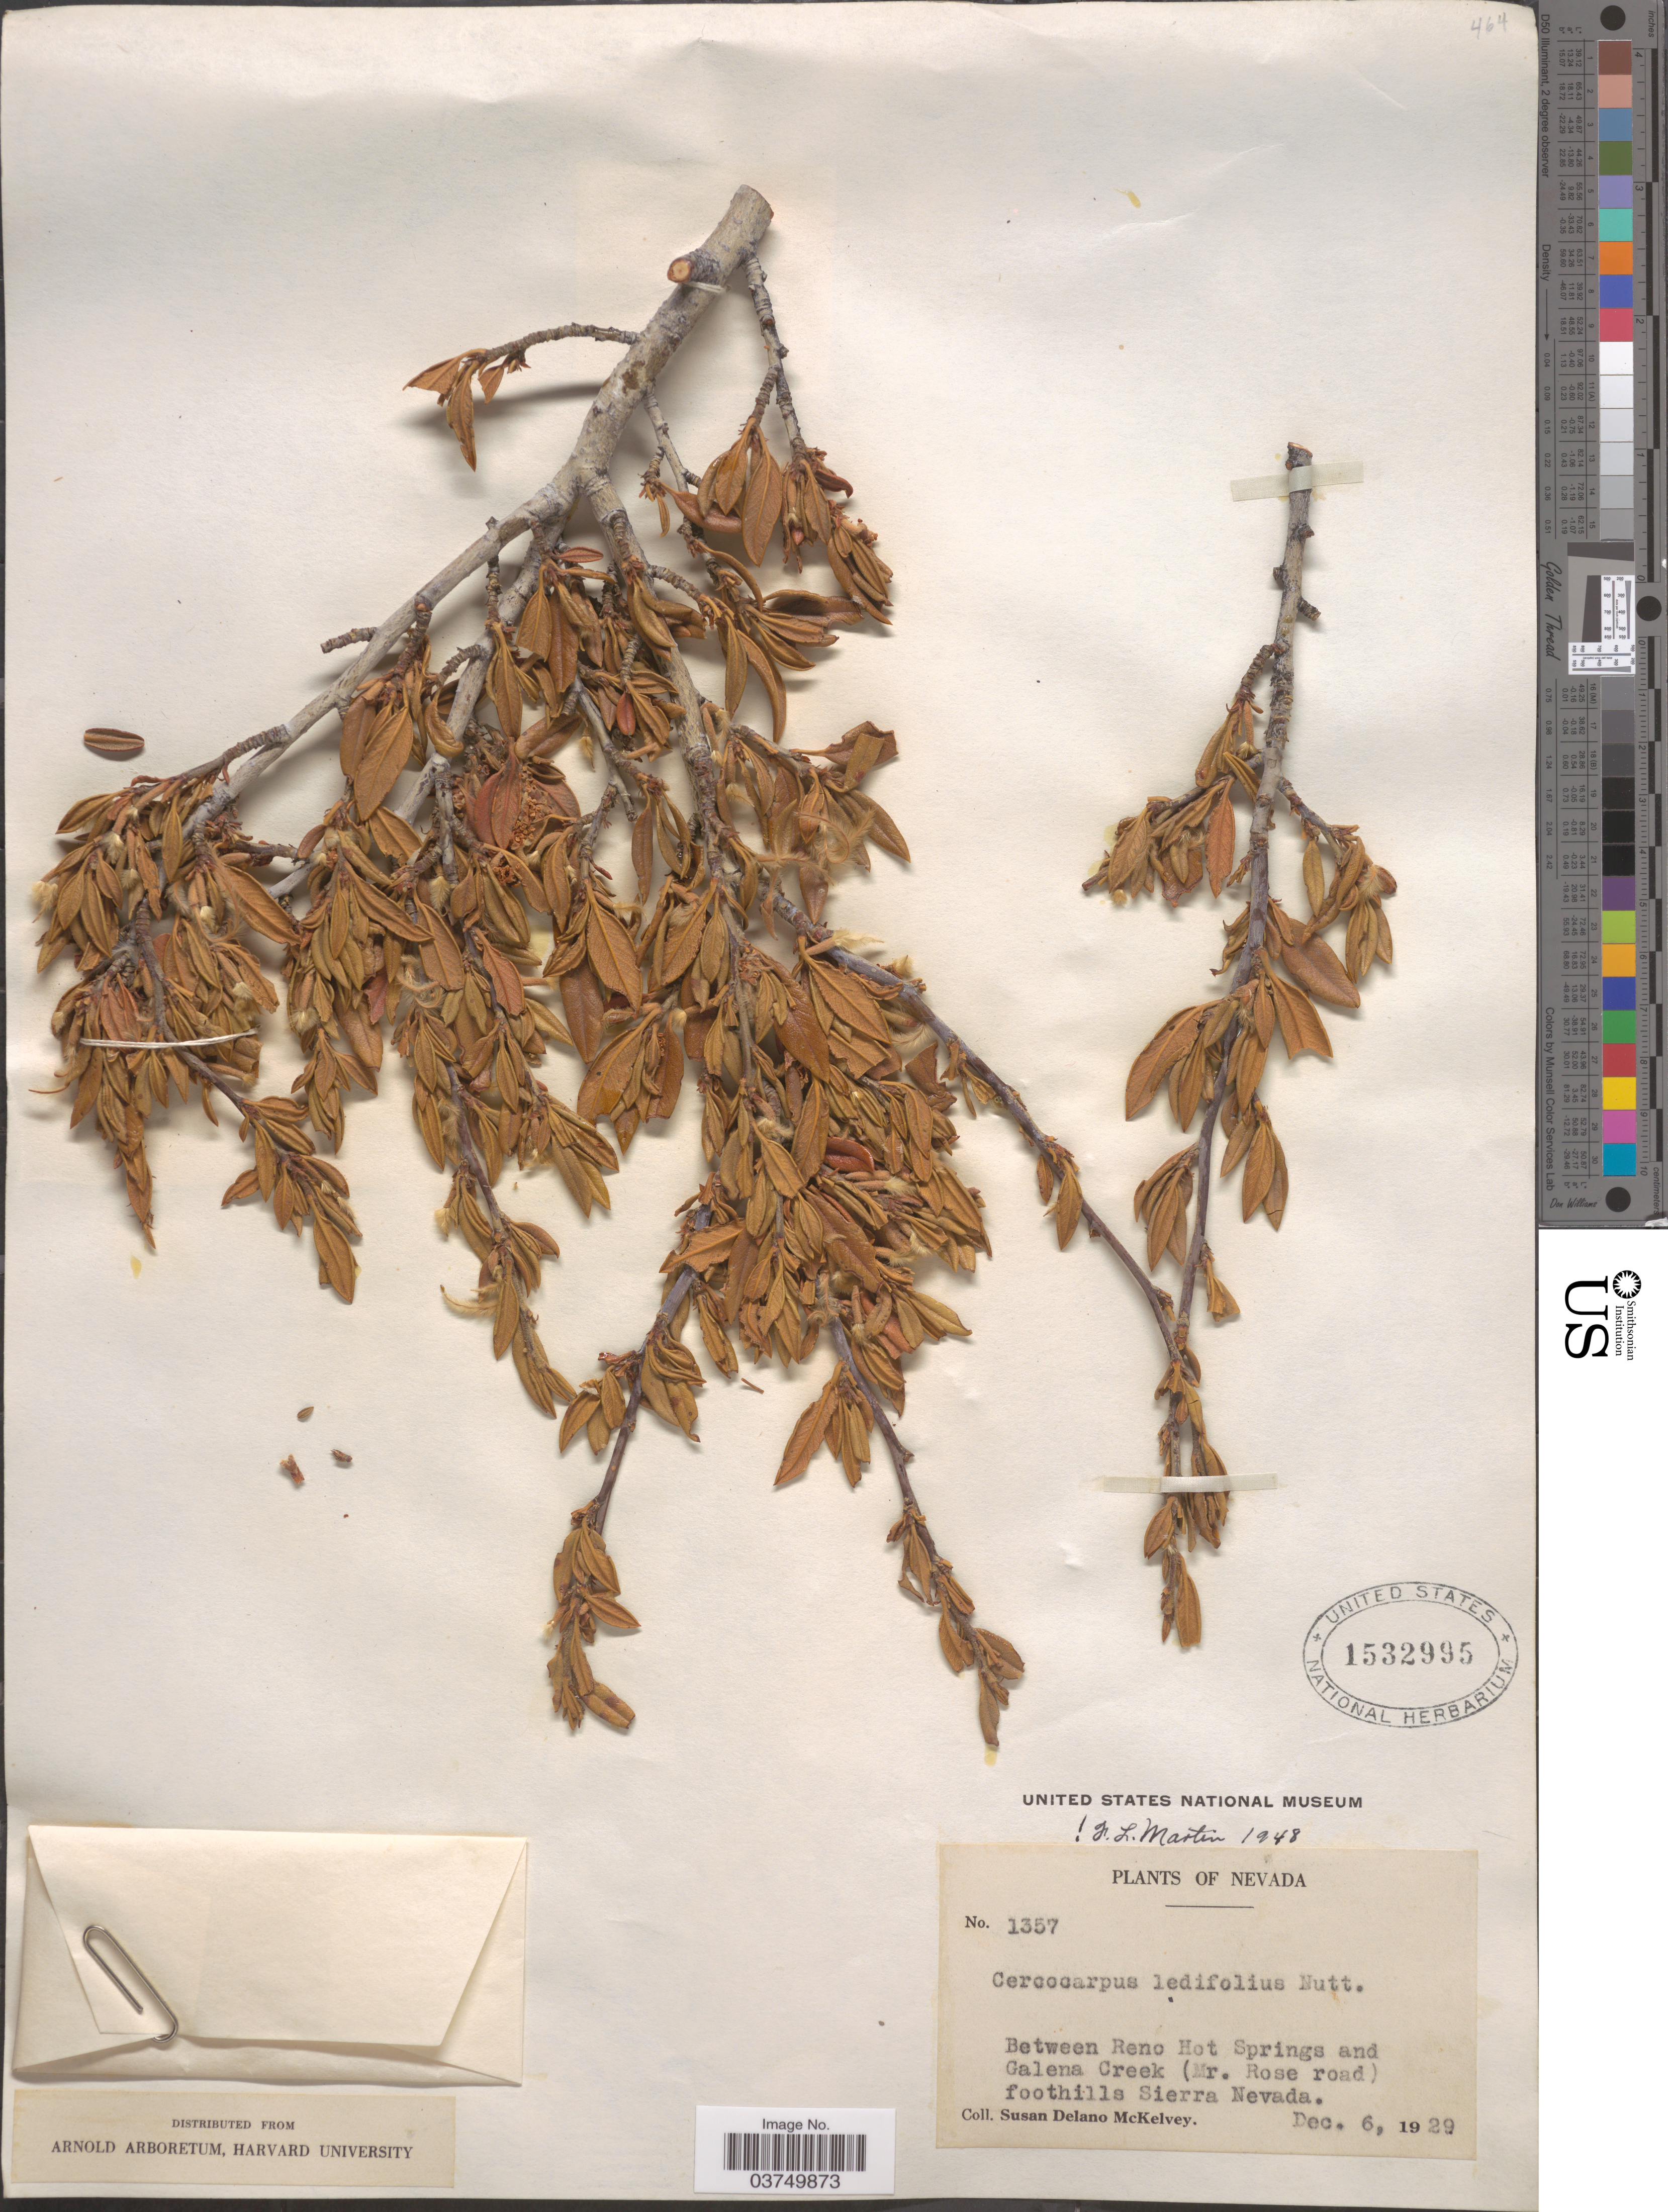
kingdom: Plantae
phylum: Tracheophyta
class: Magnoliopsida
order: Rosales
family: Rosaceae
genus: Cercocarpus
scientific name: Cercocarpus ledifolius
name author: Nutt.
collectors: S. A. McKelvey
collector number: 1357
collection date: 1929-12-06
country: United States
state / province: Nevada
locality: Between Reno Hot Springs and Galena Creek (Mr. Rose road) foothills Sierra Nevada.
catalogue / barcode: US 1532995